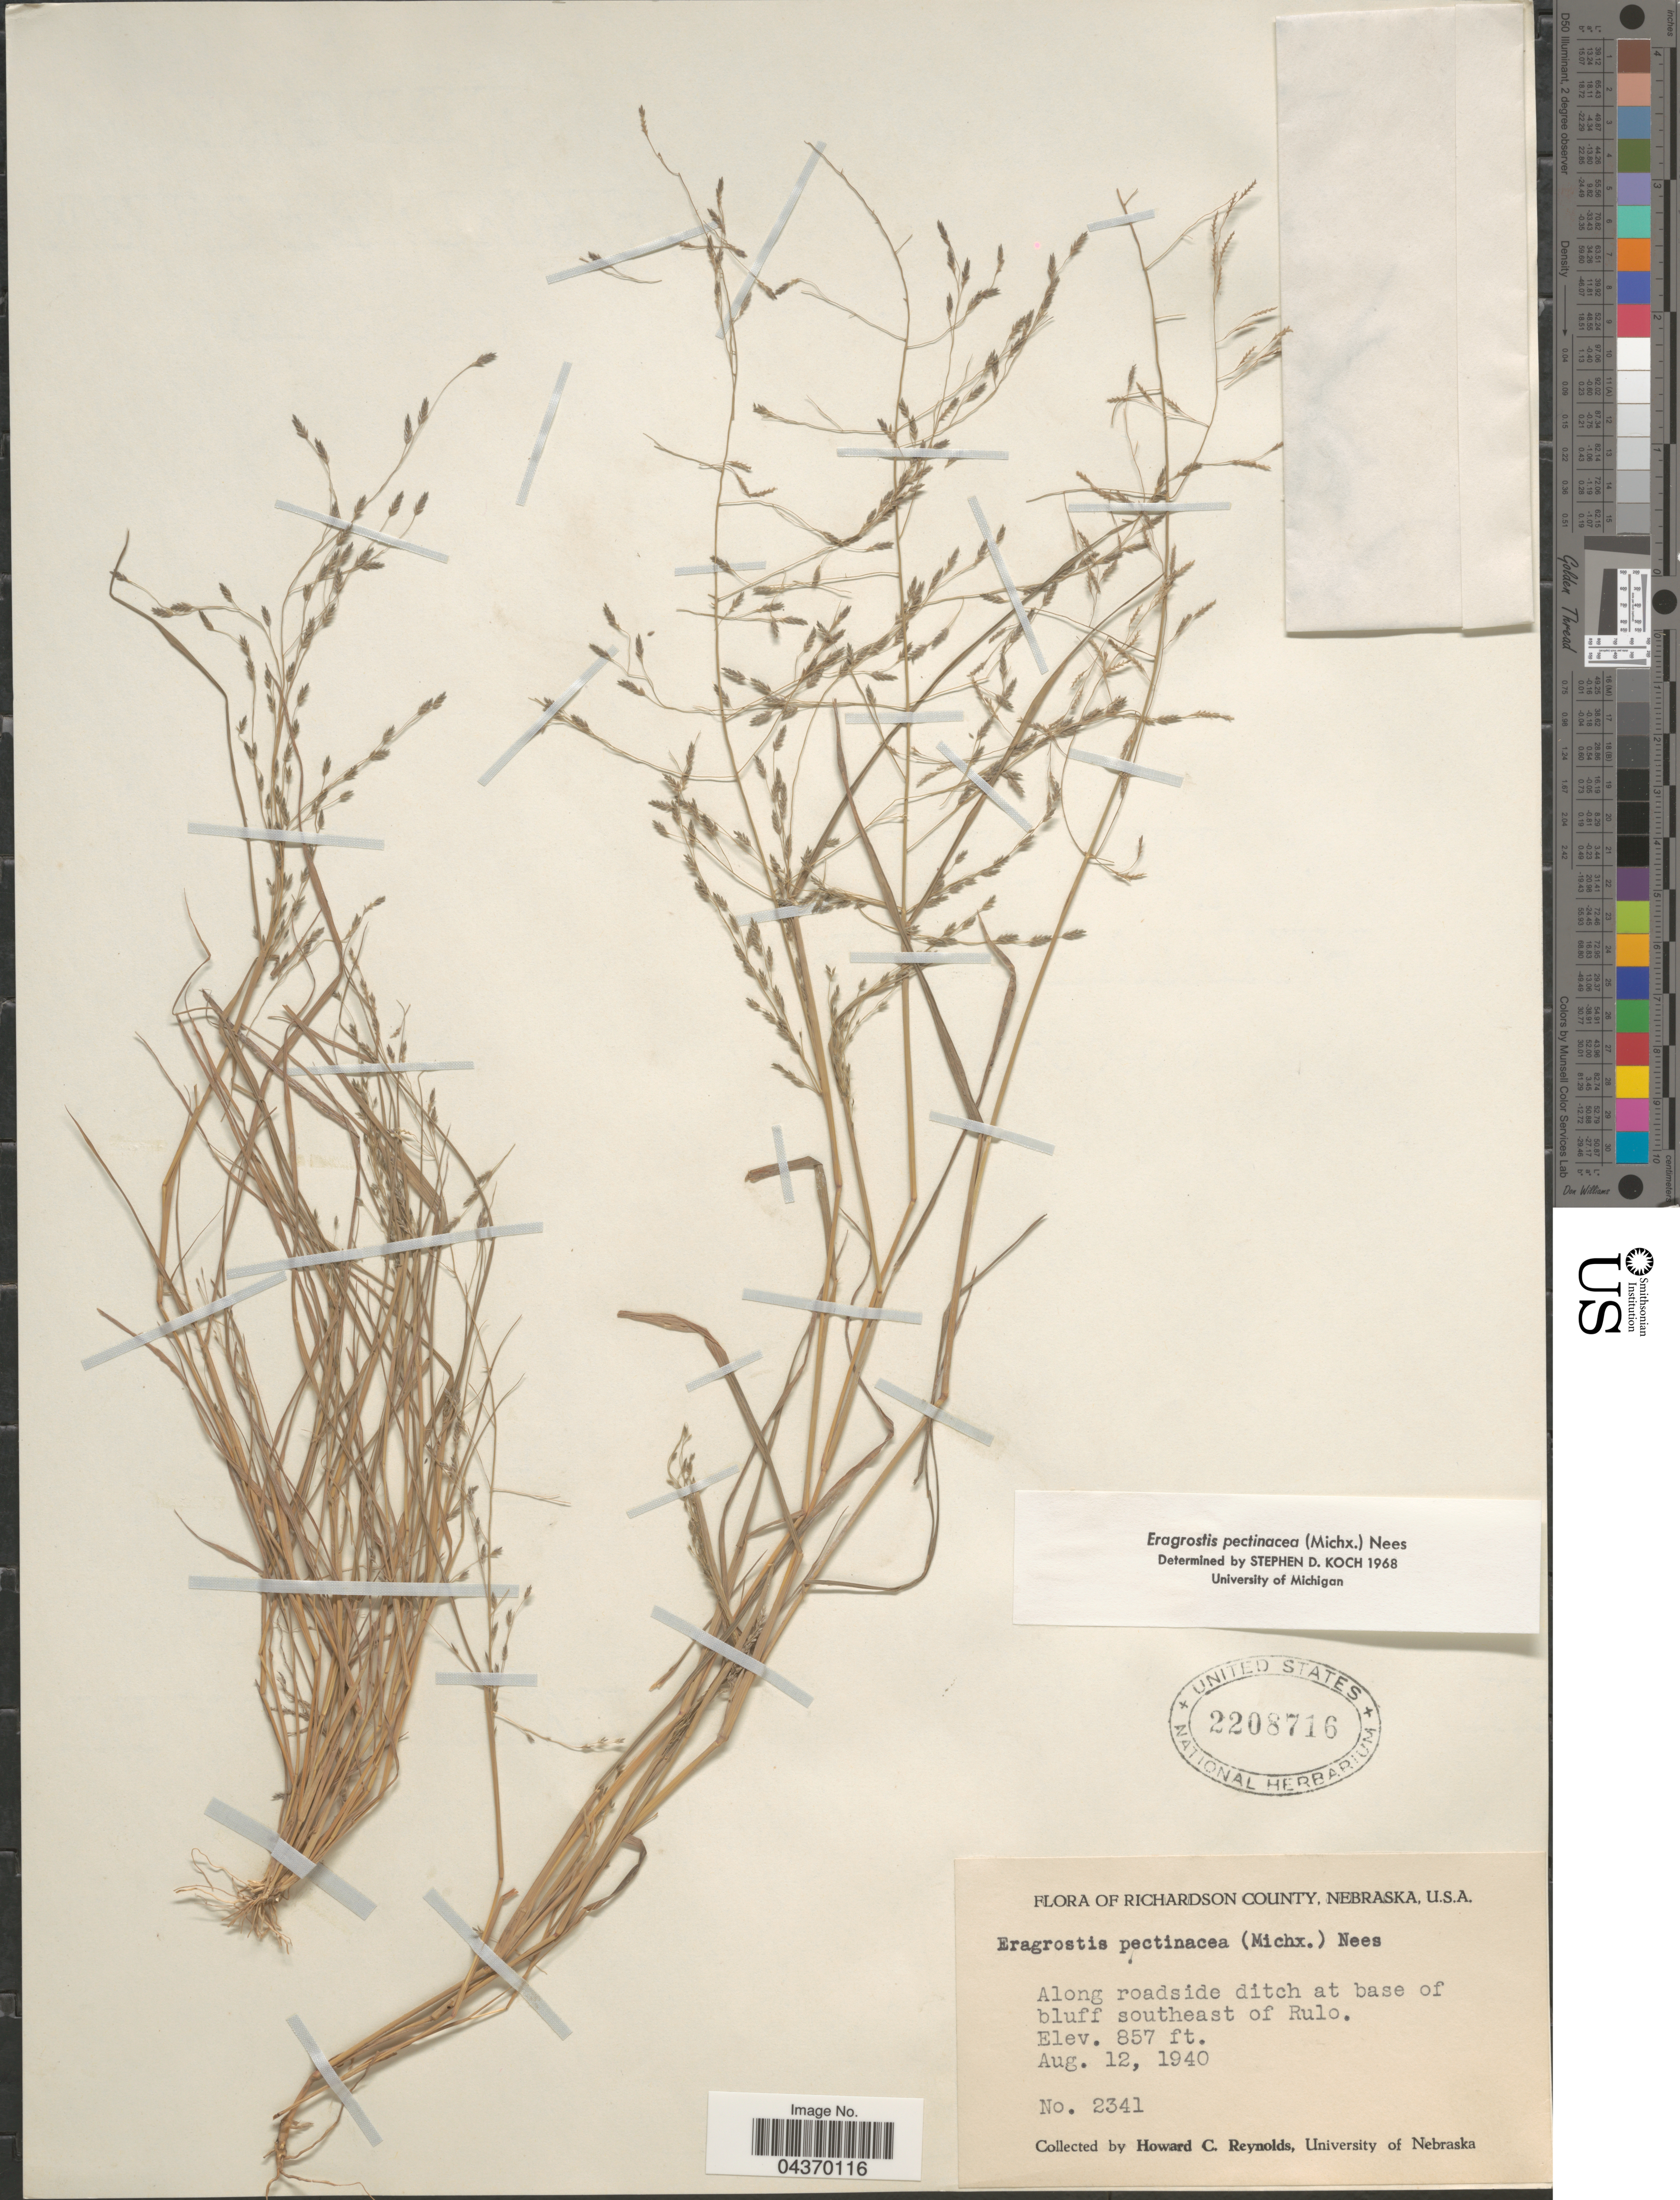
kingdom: Plantae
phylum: Tracheophyta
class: Liliopsida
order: Poales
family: Poaceae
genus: Eragrostis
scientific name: Eragrostis pectinacea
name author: (Michx.) Nees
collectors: H. Reynolds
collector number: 2341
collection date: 1940-08-12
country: United States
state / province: Nebraska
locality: Richardson County. Along roadside ditch at base of bluff southeast of Rulo.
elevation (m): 261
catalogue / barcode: US 2208716